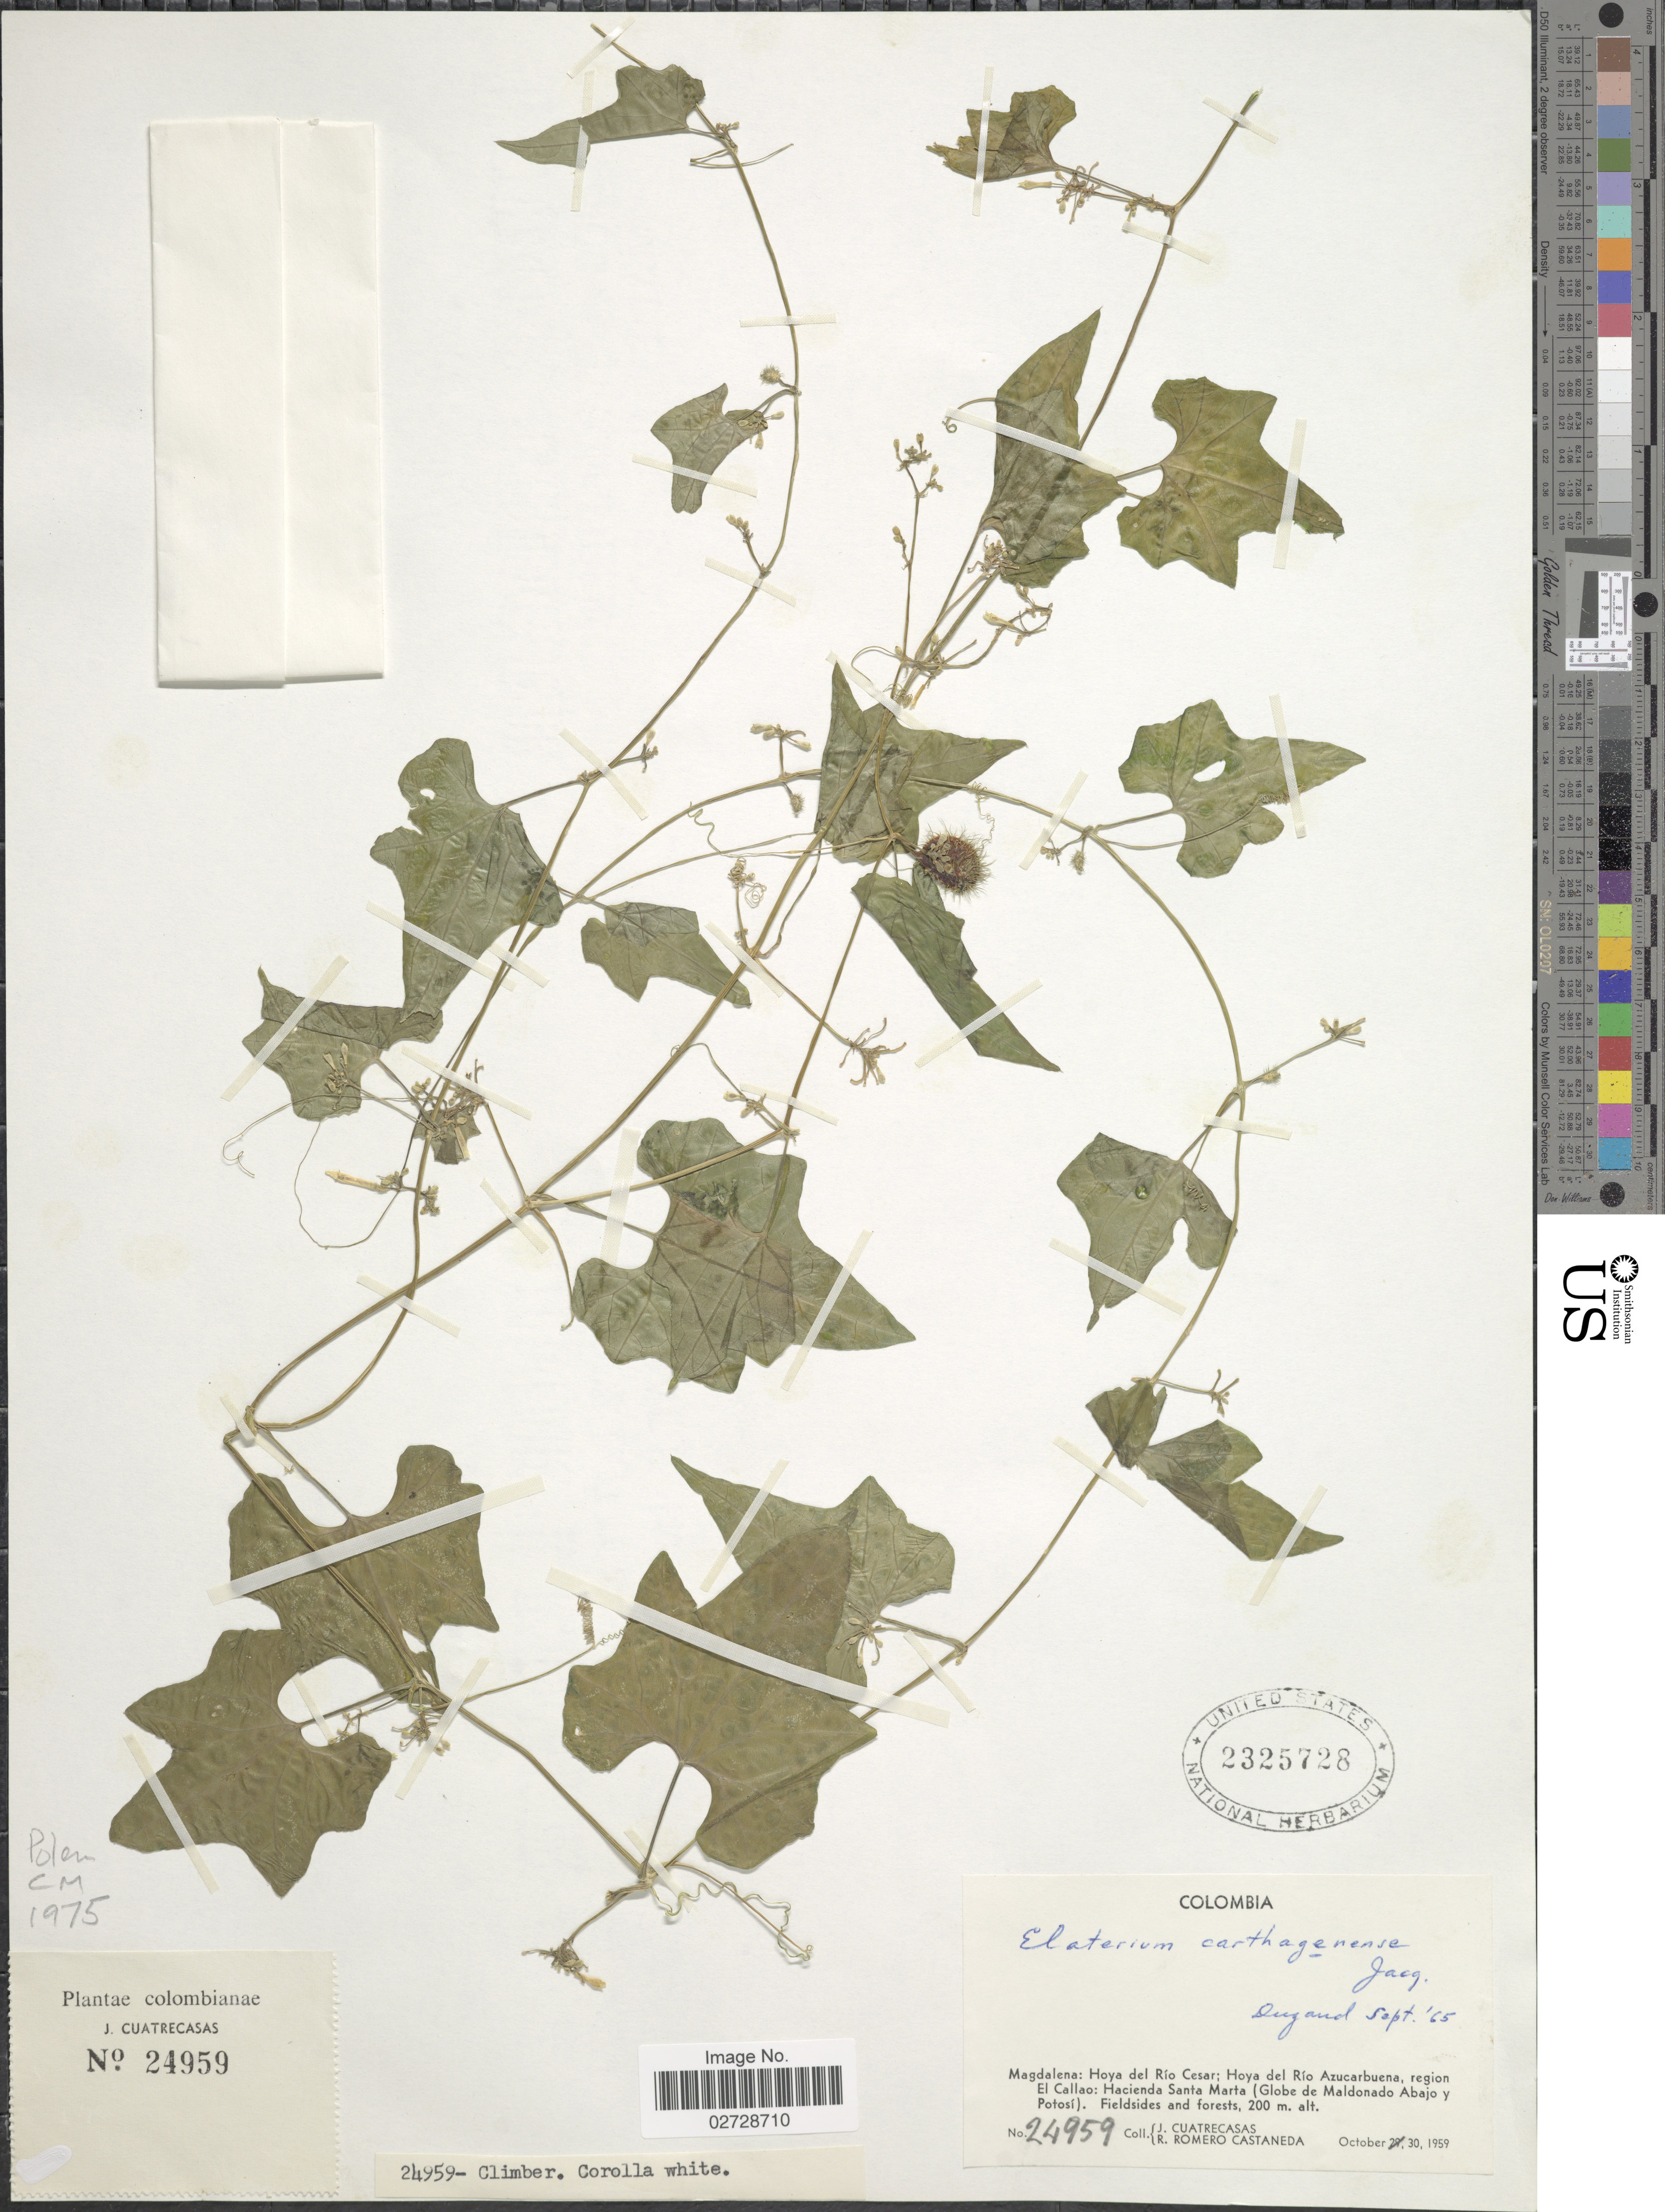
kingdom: Plantae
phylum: Tracheophyta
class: Magnoliopsida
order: Cucurbitales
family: Cucurbitaceae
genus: Cyclanthera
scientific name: Cyclanthera carthagenensis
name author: (Jacq.) H. Schaef. & S.S. Renner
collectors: J. Cuatrecasas & R. Romero Castañeda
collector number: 24959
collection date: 1959-10-30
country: Colombia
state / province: Magdalena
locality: Hoya del Río Cesar; Hoya del Río Azucarbuena, region El Callao: Hacienda Santa Marta (Globe de Maldonado Abajo y Potosí).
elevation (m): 200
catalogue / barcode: US 2325728